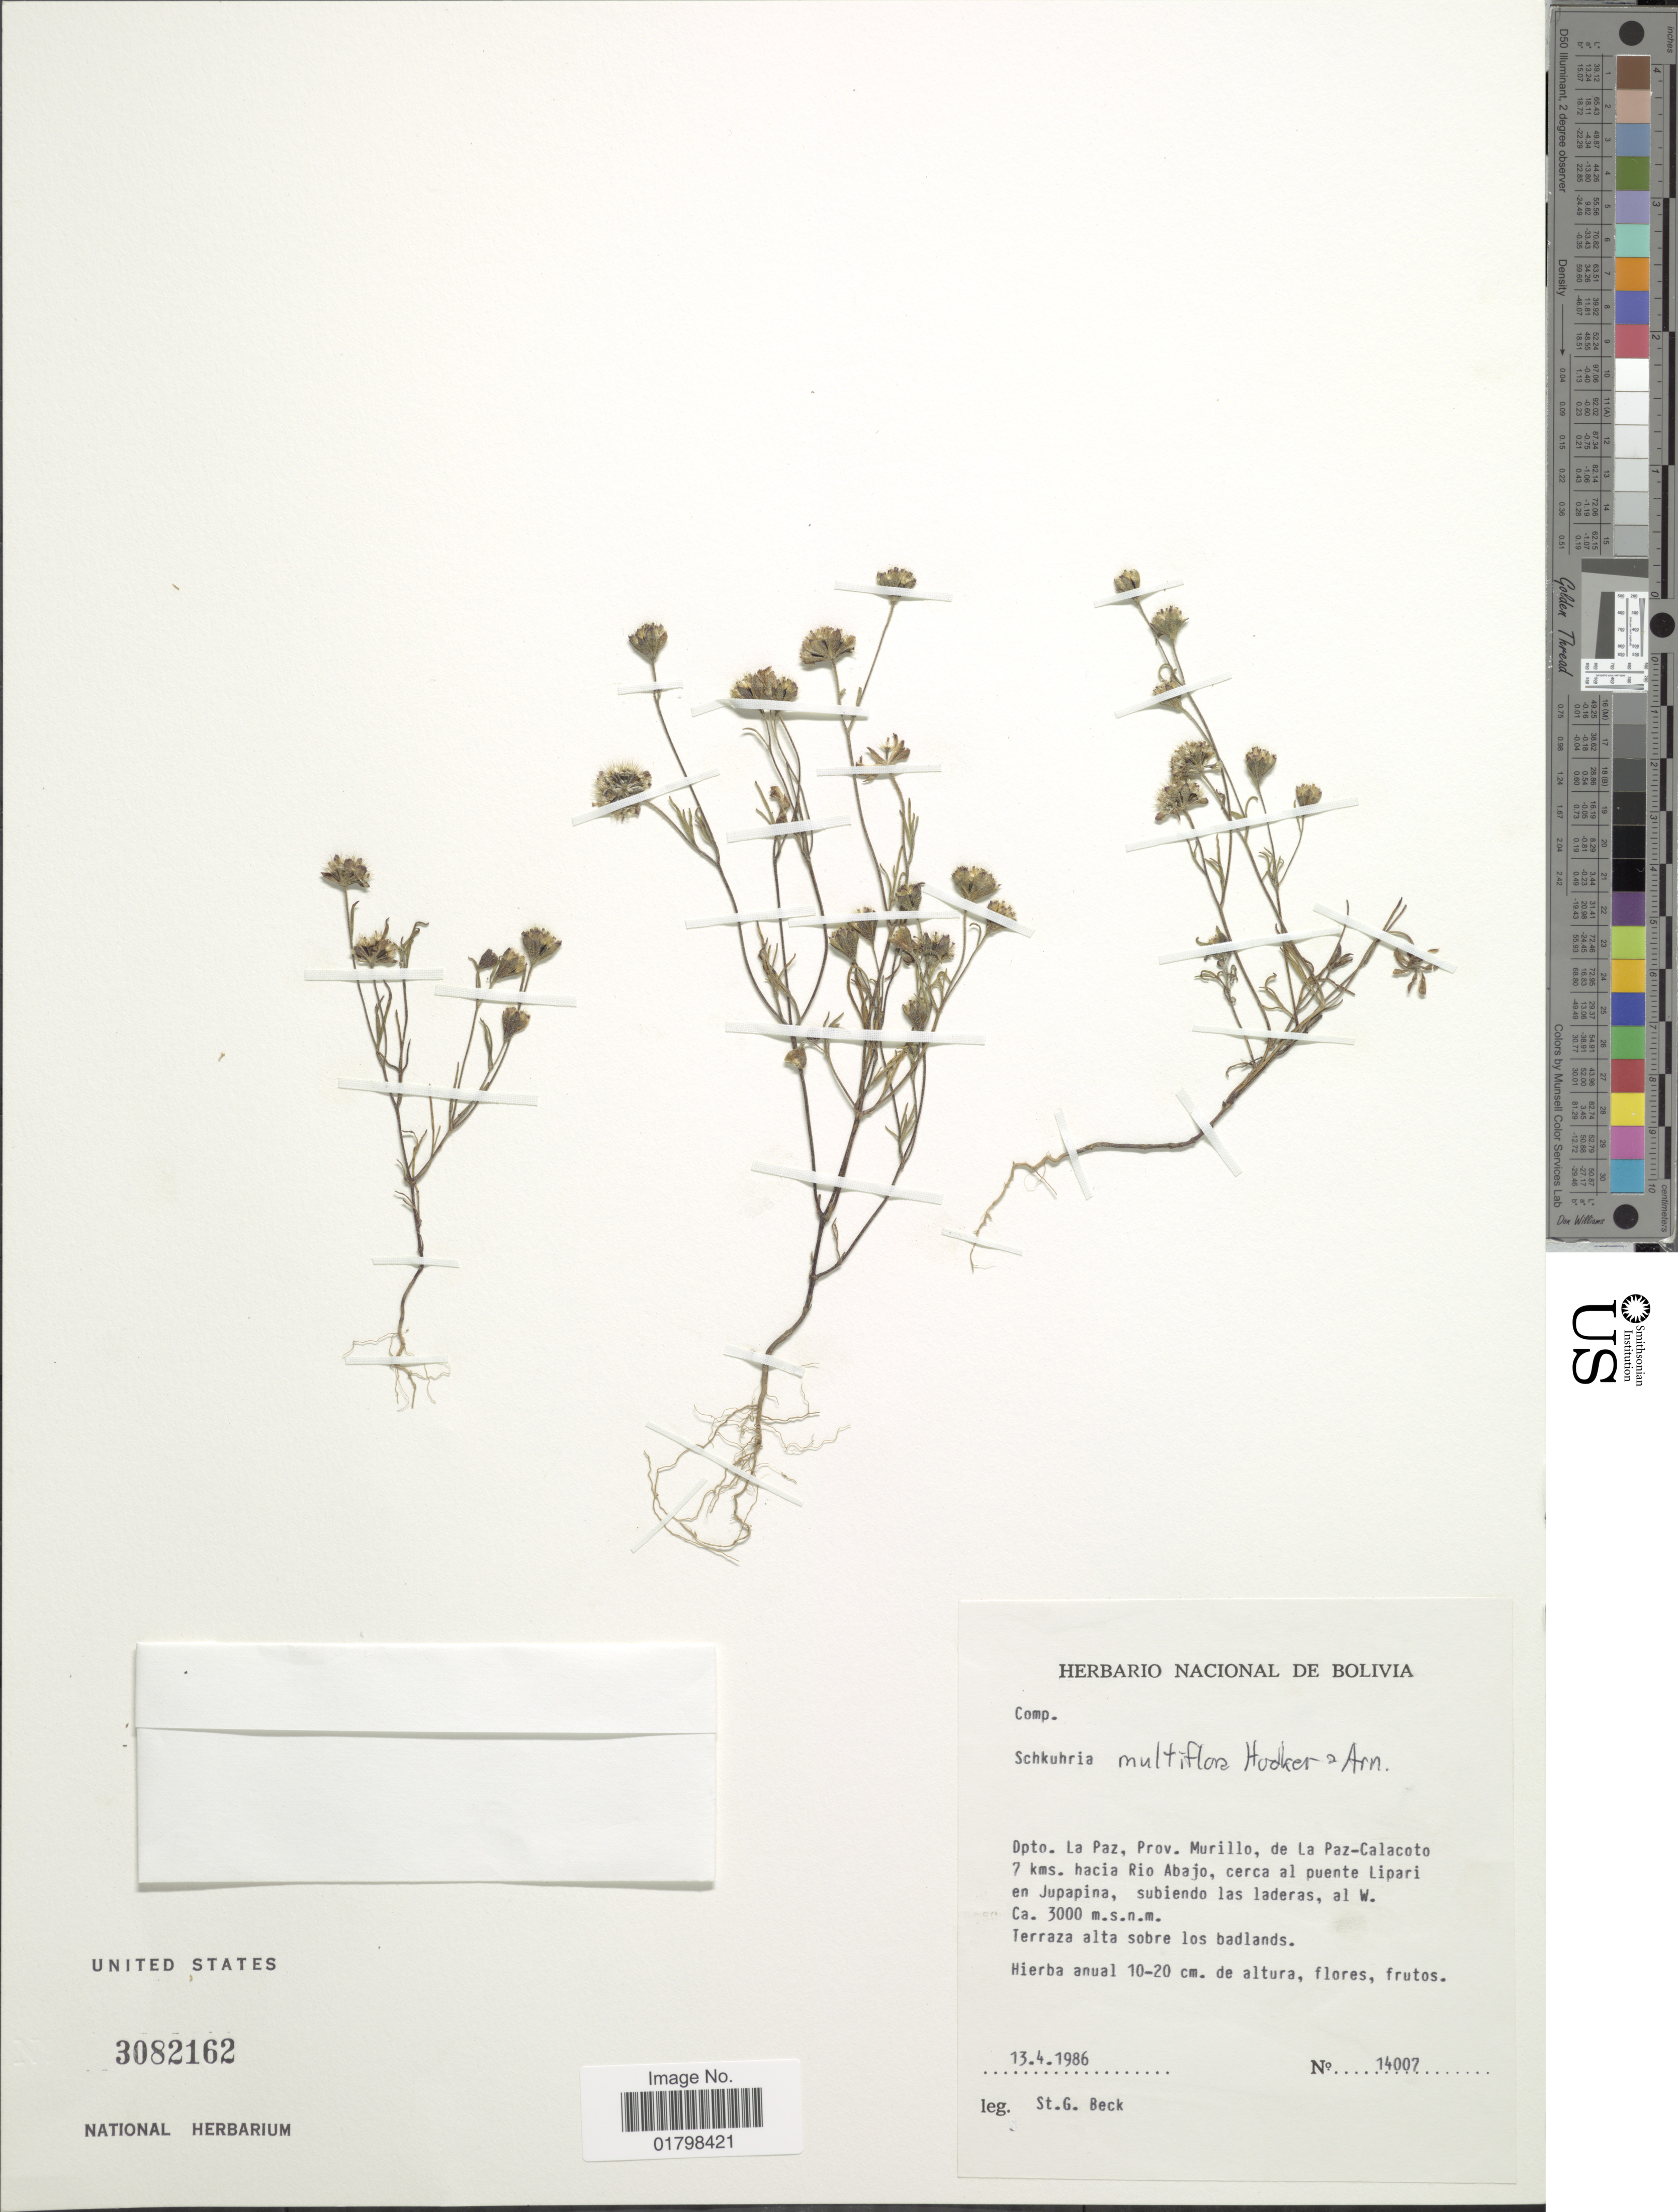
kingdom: Plantae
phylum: Tracheophyta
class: Magnoliopsida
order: Asterales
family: Asteraceae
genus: Schkuhria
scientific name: Schkuhria degenerica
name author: (Kuntze) R.E. Fr.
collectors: S. G. Beck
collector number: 14007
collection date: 1986-04-13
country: Bolivia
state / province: La Paz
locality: Prov. Murillo, de la Paz-Calacoto 7 kms. hacia Rio Abajo, cerca al puente Lipari en Jupapina, subiendo las laders, al W.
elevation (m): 3000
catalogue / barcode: US 3082162